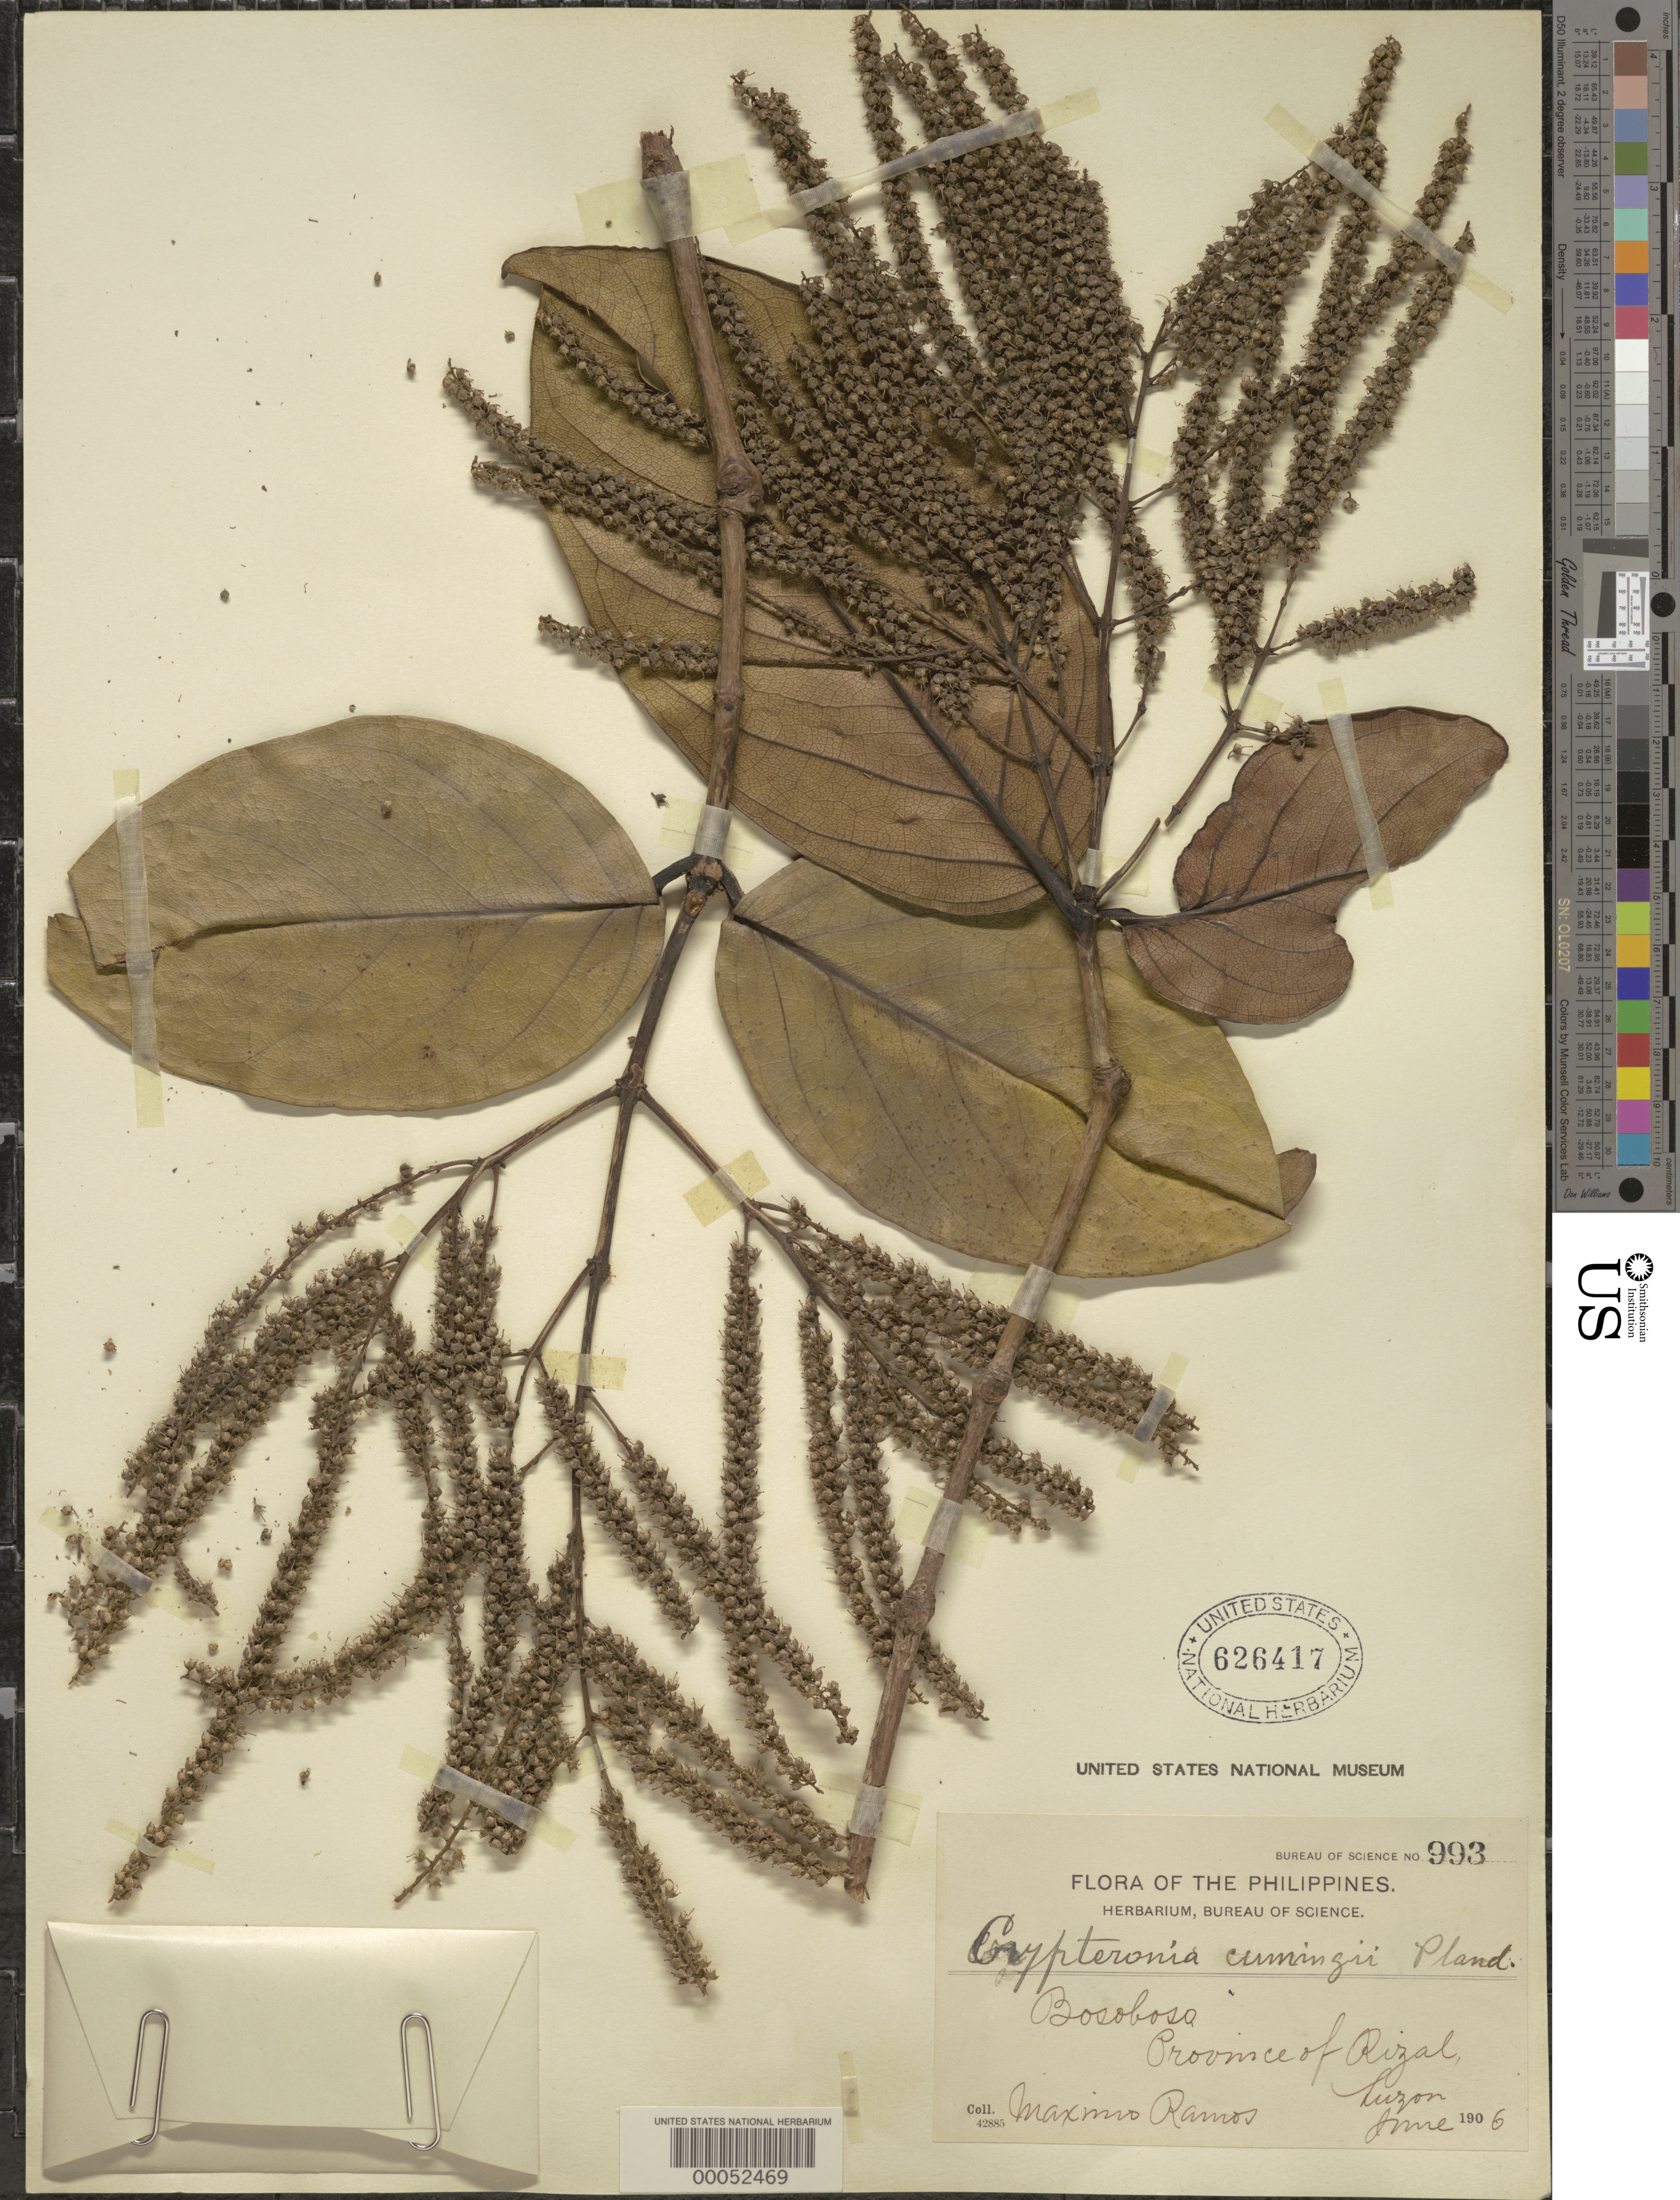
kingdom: Plantae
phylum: Tracheophyta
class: Magnoliopsida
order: Myrtales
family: Crypteroniaceae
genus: Crypteronia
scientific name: Crypteronia cumingii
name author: (Planch.) Endl.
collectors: M. Ramos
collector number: Bureau of Science 993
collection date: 1906-06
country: Philippines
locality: Bosoboso Province of Rizal, Luzon.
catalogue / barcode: US 626417